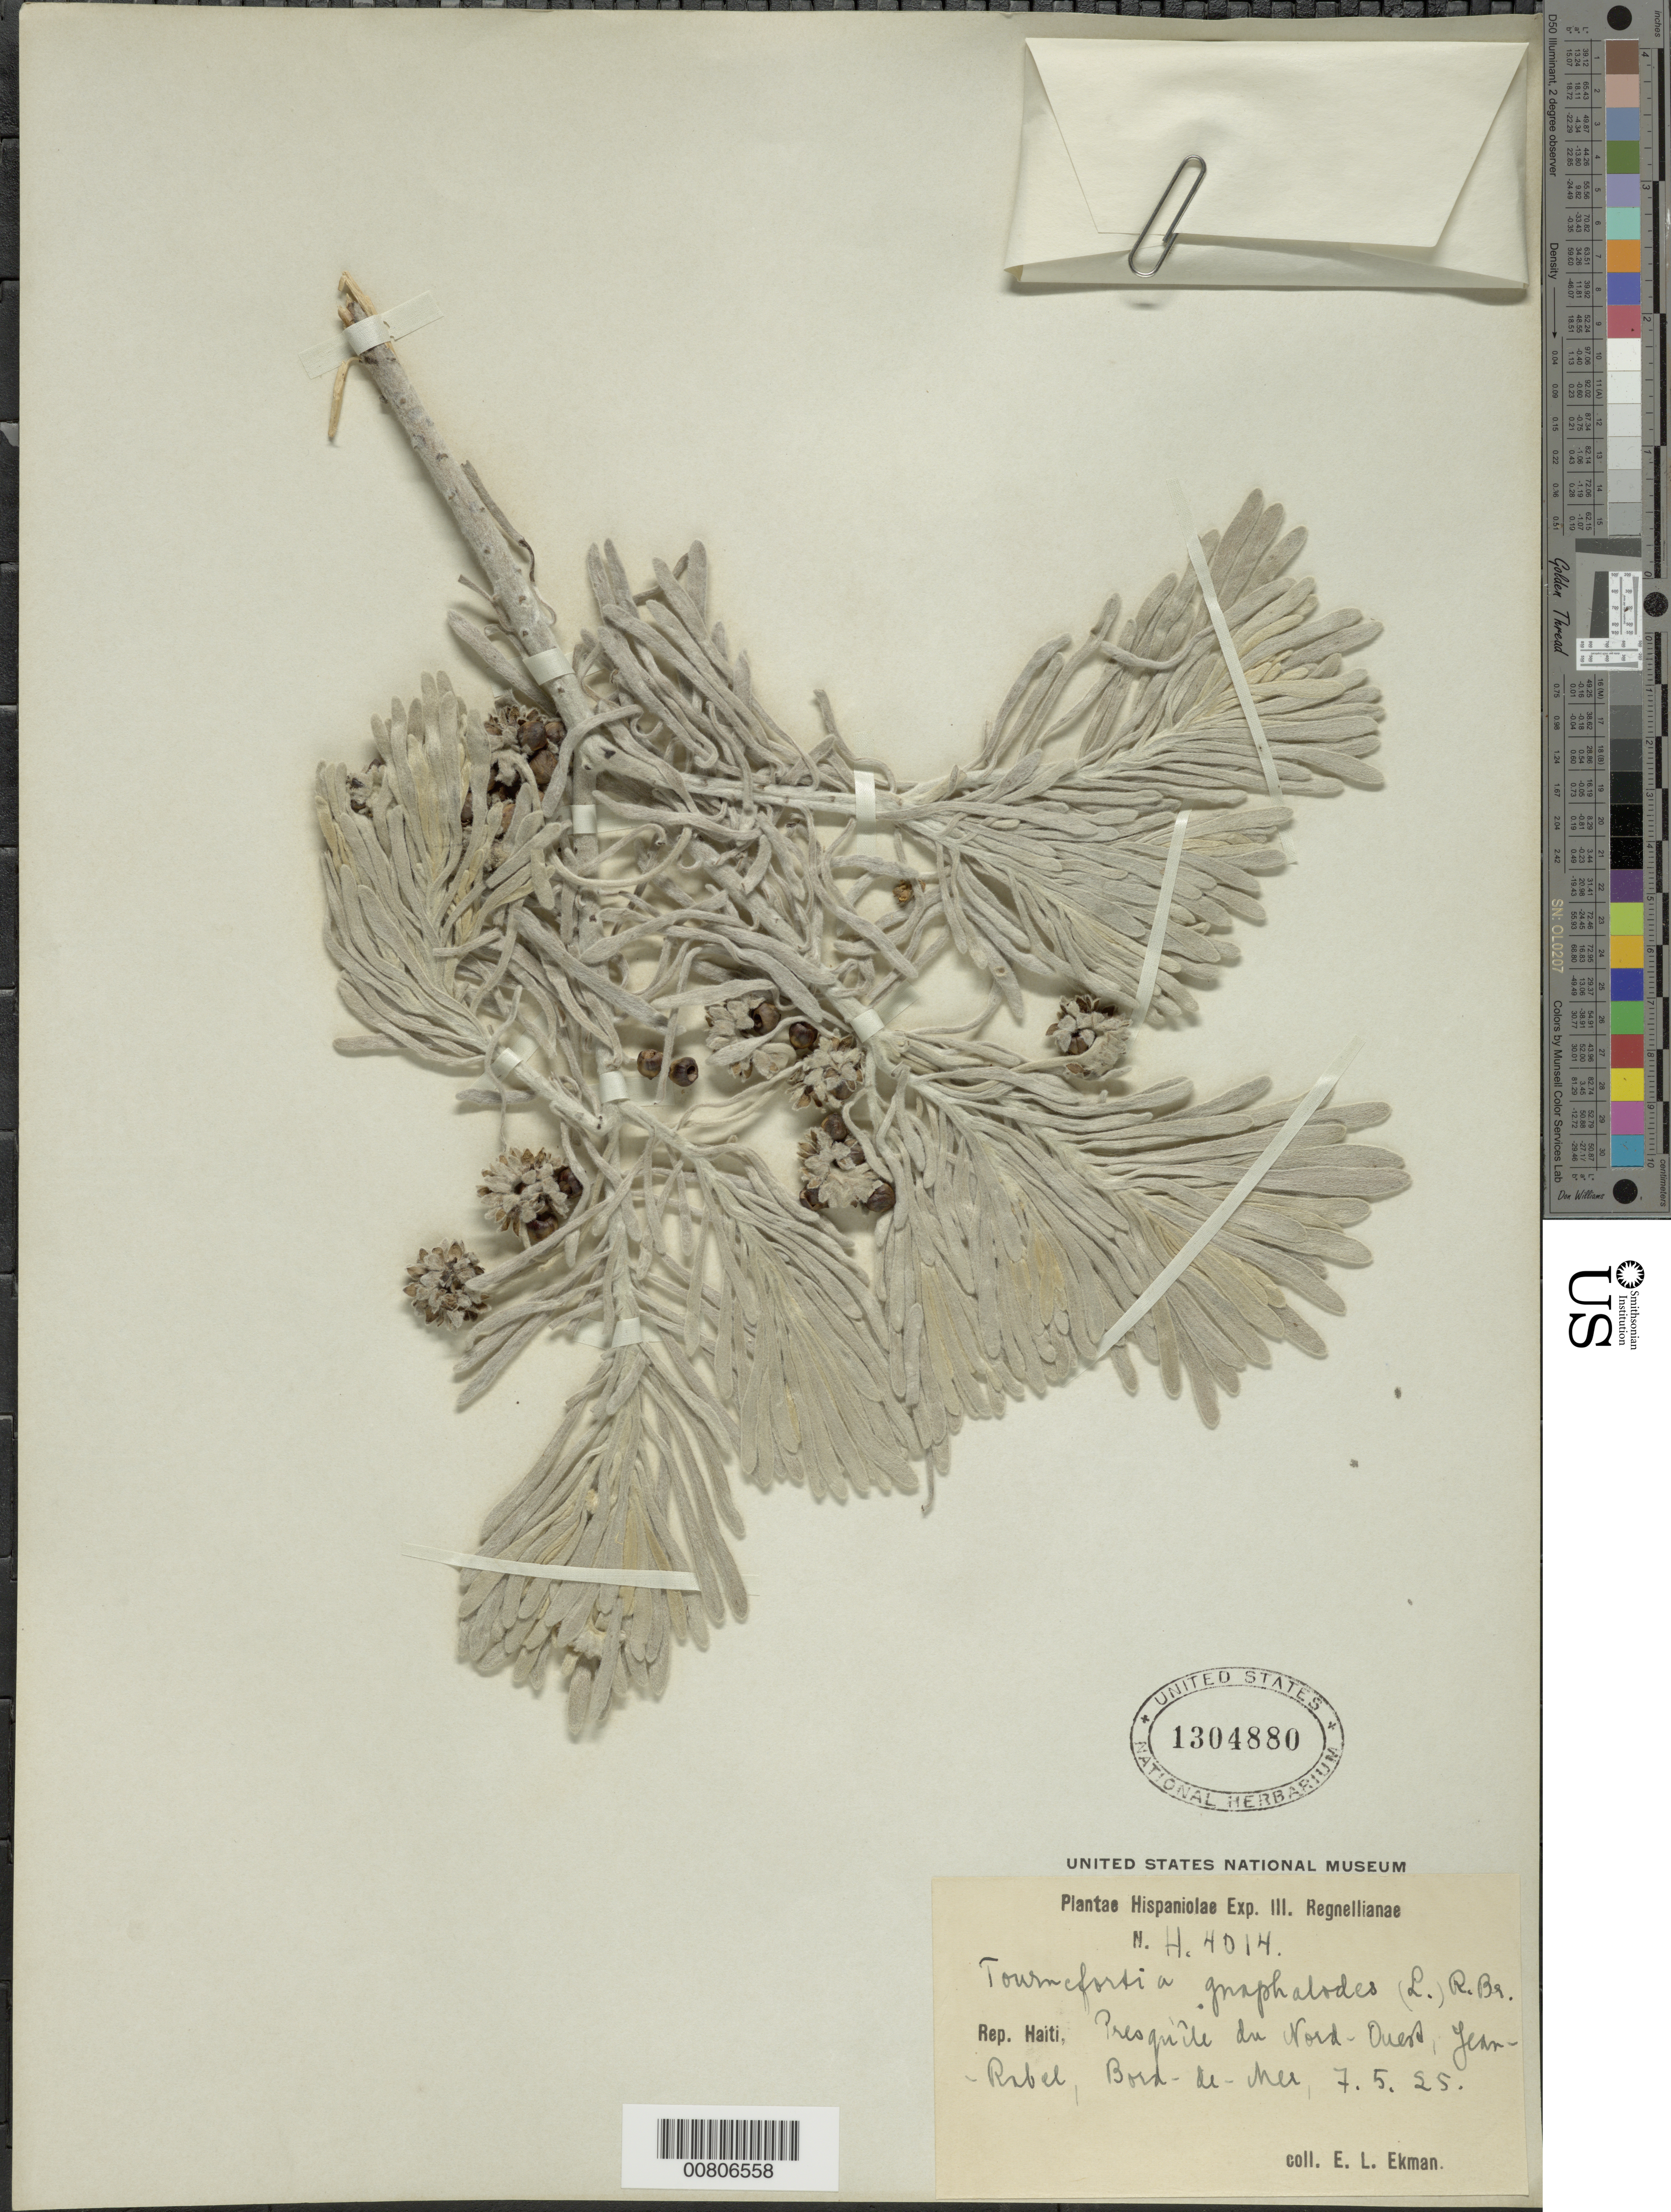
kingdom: Plantae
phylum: Tracheophyta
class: Magnoliopsida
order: Boraginales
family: Heliotropiaceae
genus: Tournefortia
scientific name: Tournefortia gnaphalodes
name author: (L.) R. Br.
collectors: E. L. Ekman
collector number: H 4014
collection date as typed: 07 May 1925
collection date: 1925-05-07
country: Haiti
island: Hispaniola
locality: Presqu'île du Nord-Ouest, Jean Rabel, Bord-de-Mer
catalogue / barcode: US 1304880